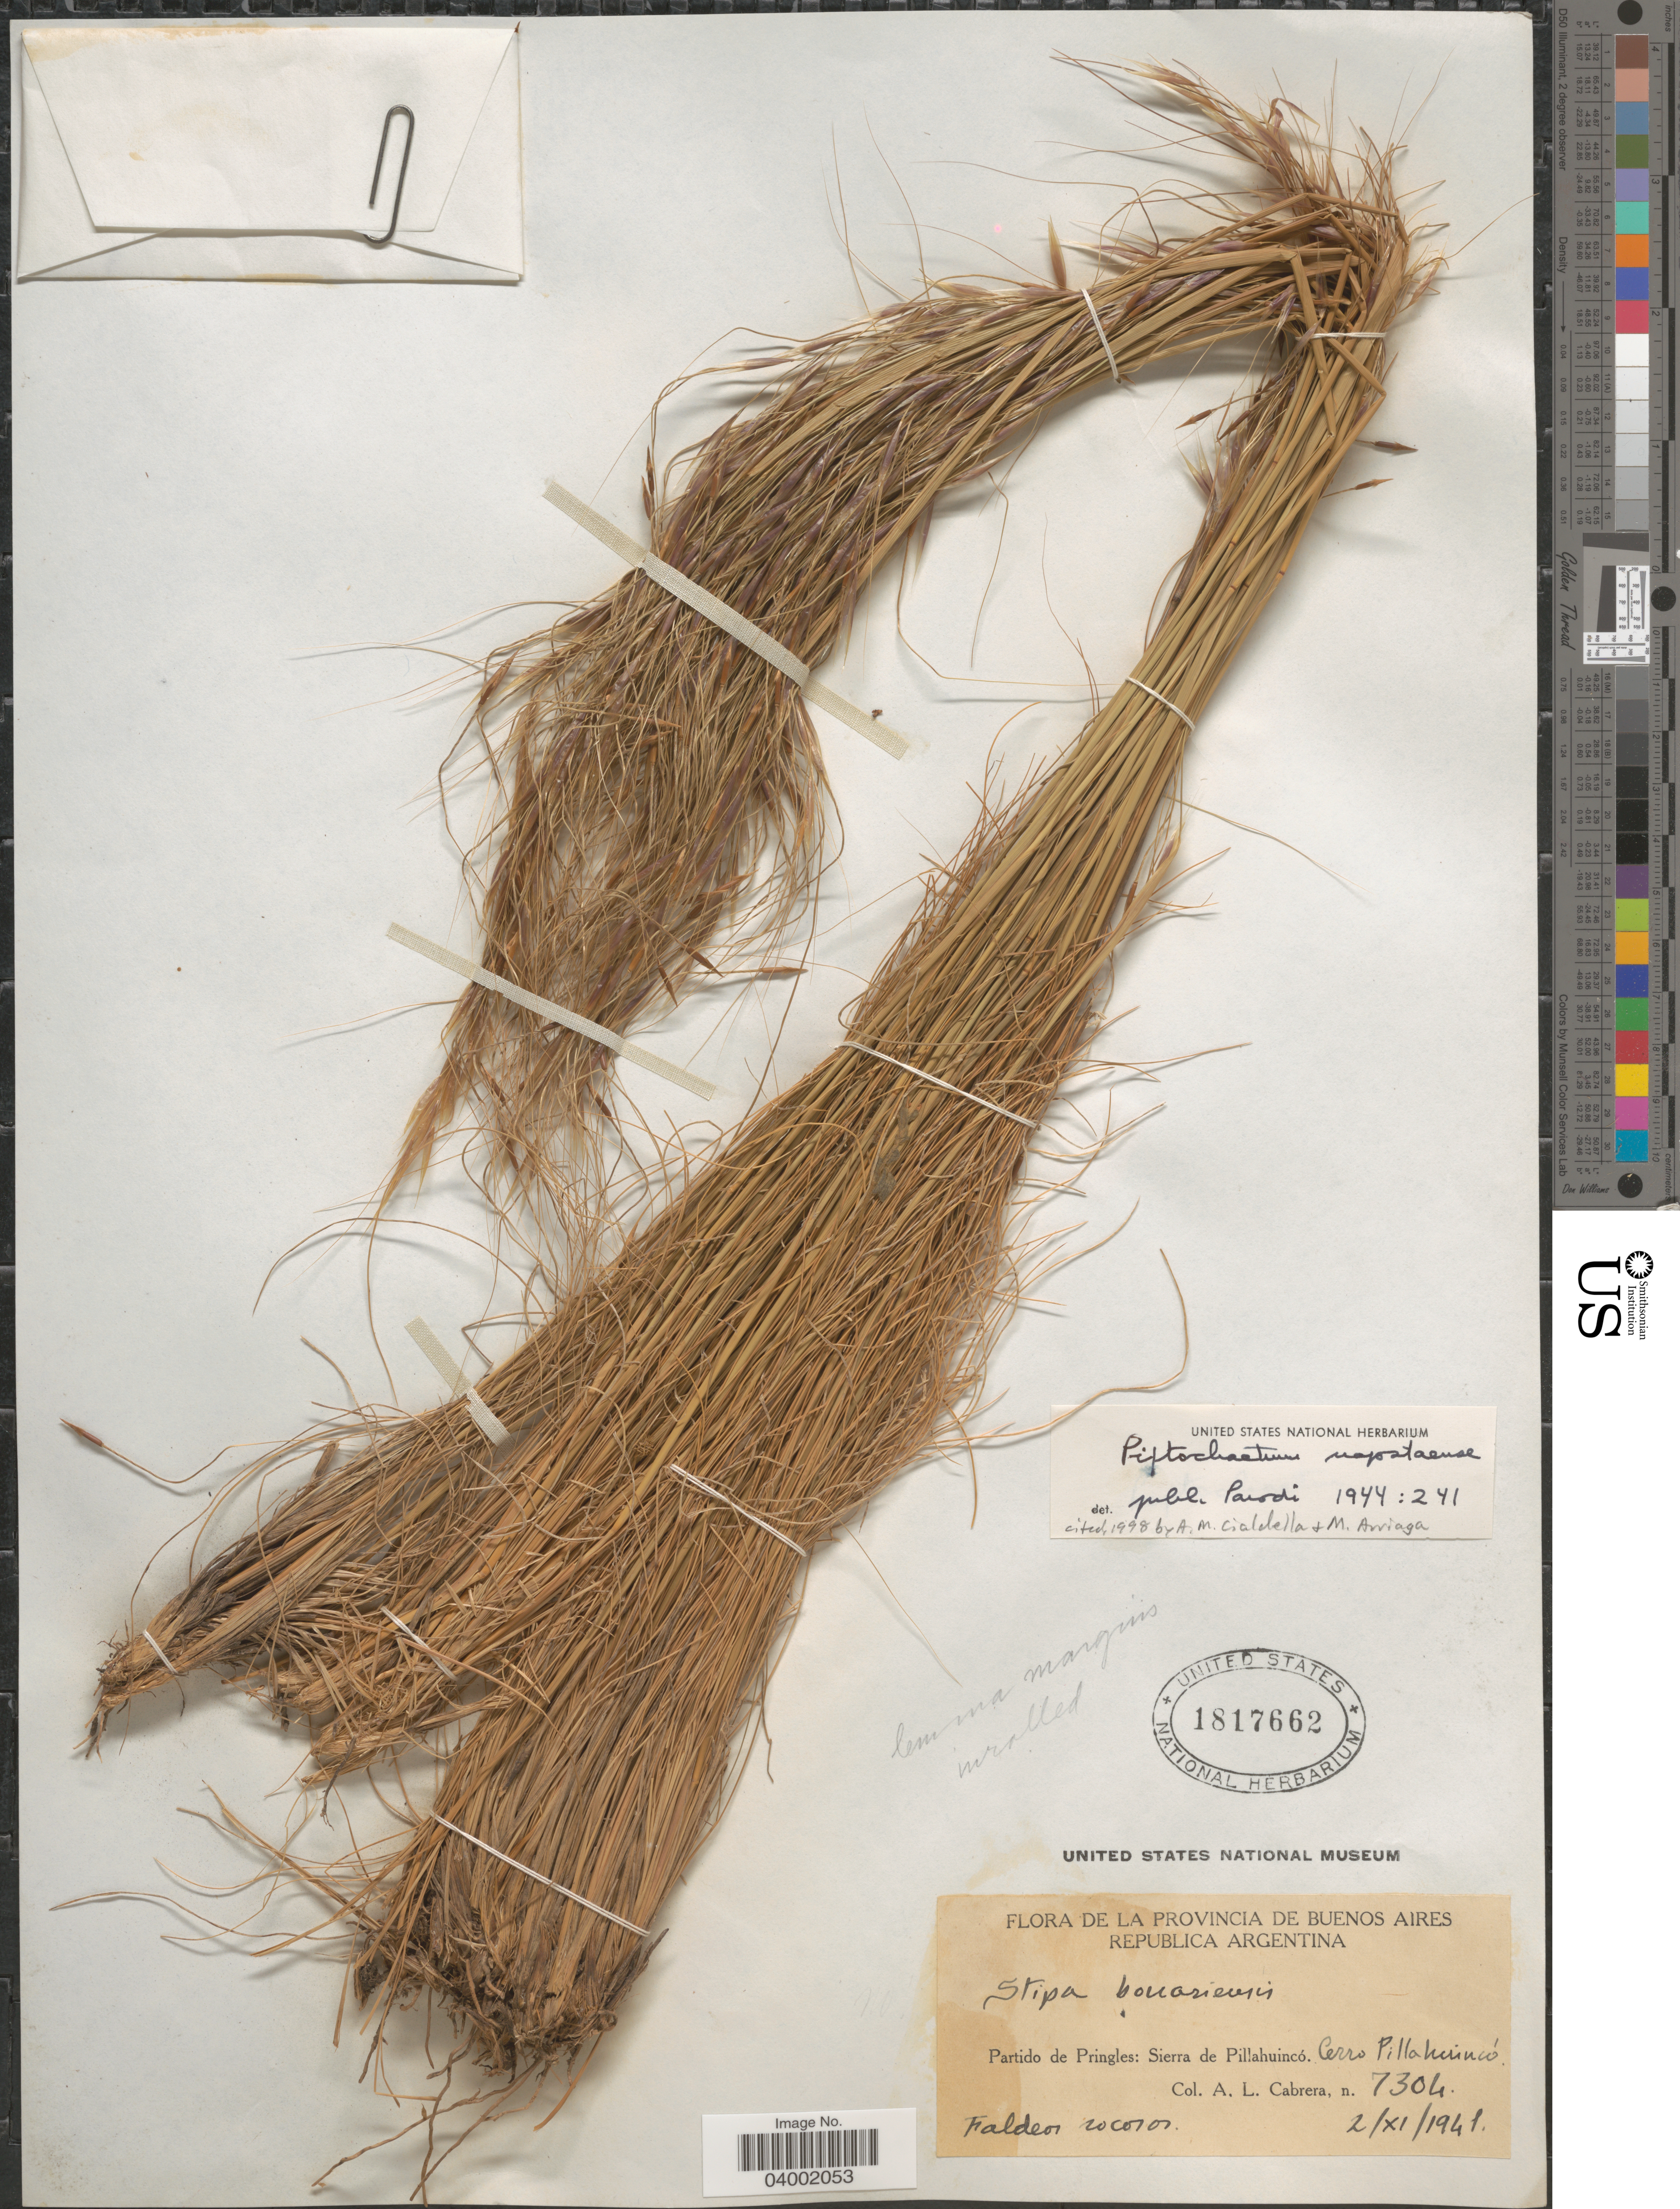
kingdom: Plantae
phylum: Tracheophyta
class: Liliopsida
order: Poales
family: Poaceae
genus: Piptochaetium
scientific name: Piptochaetium napostaense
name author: (Speg.) Hack.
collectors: A. L. Cabrera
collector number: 7304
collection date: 1941-11-02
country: Argentina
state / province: Buenos Aires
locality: Republica Argentina. Partido de Pringles: Sierra de Pillahuincó. Cerro Pillahuincó.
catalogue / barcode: US 1817662